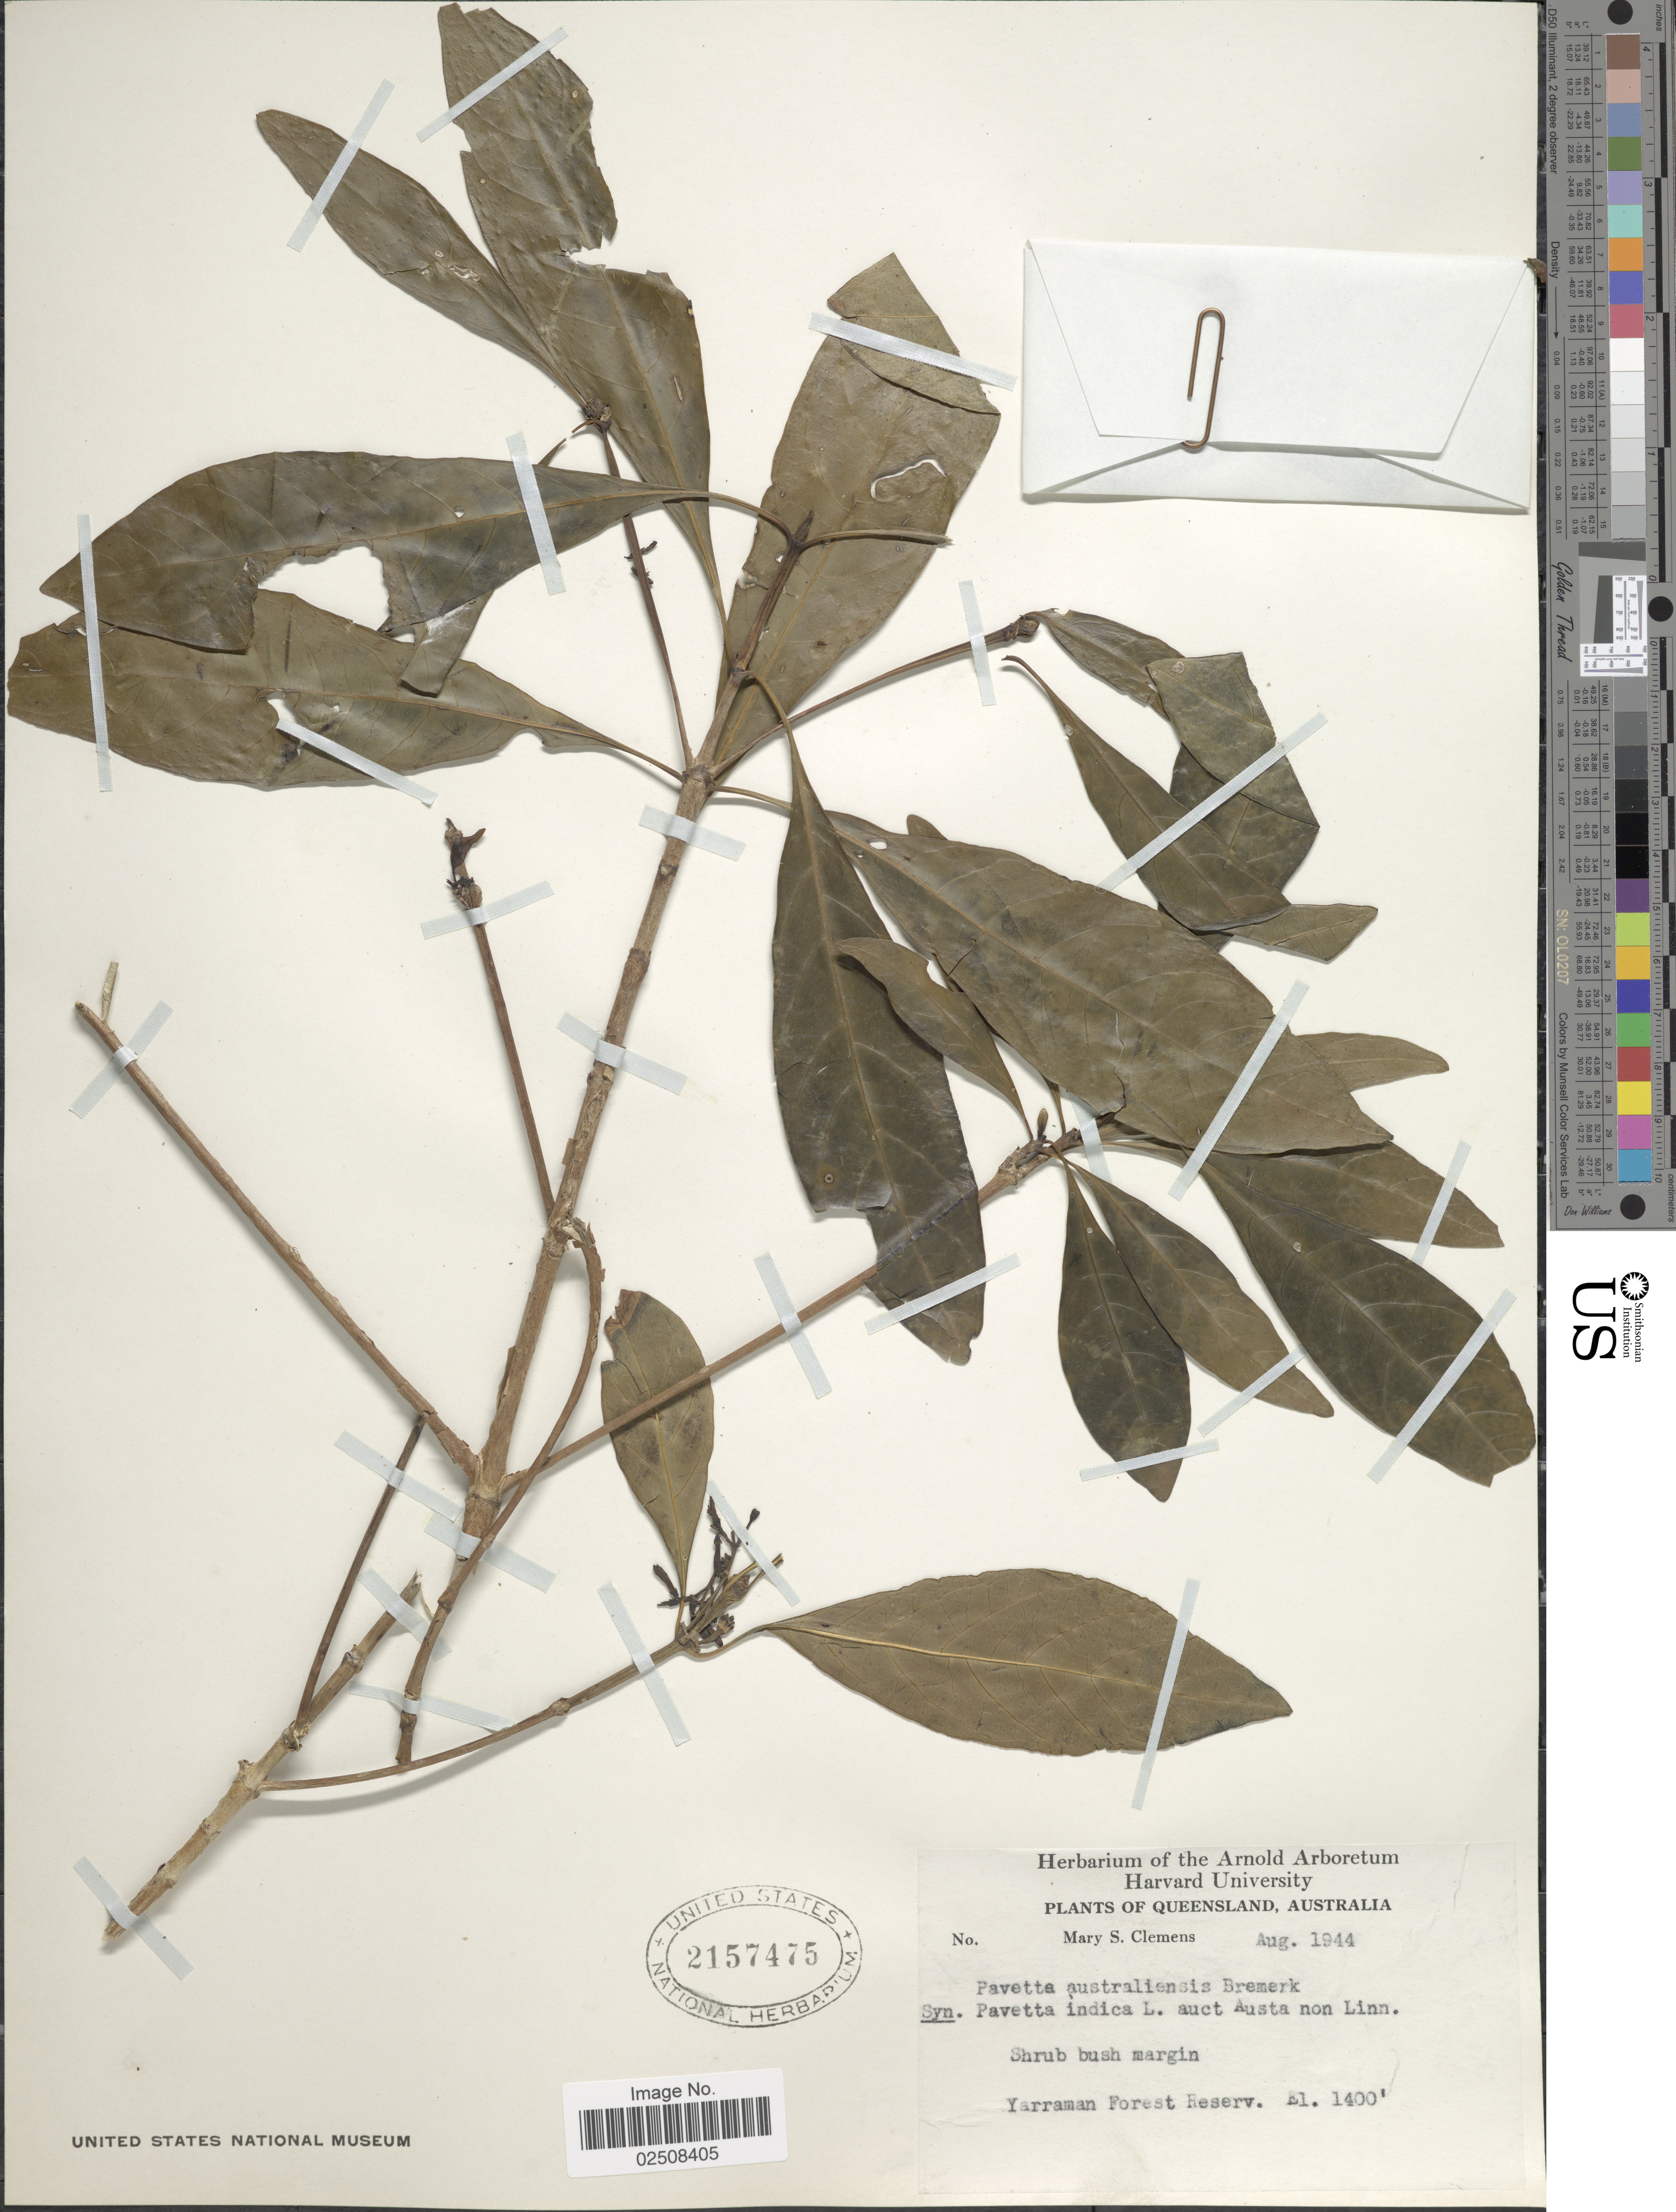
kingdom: Plantae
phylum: Tracheophyta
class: Magnoliopsida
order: Gentianales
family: Rubiaceae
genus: Pavetta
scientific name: Pavetta australiensis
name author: Bremek.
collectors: M. S. Clemens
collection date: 1944-08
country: Australia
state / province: Queensland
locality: Yarraman Forest Reserv.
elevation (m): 427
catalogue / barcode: US 2157475